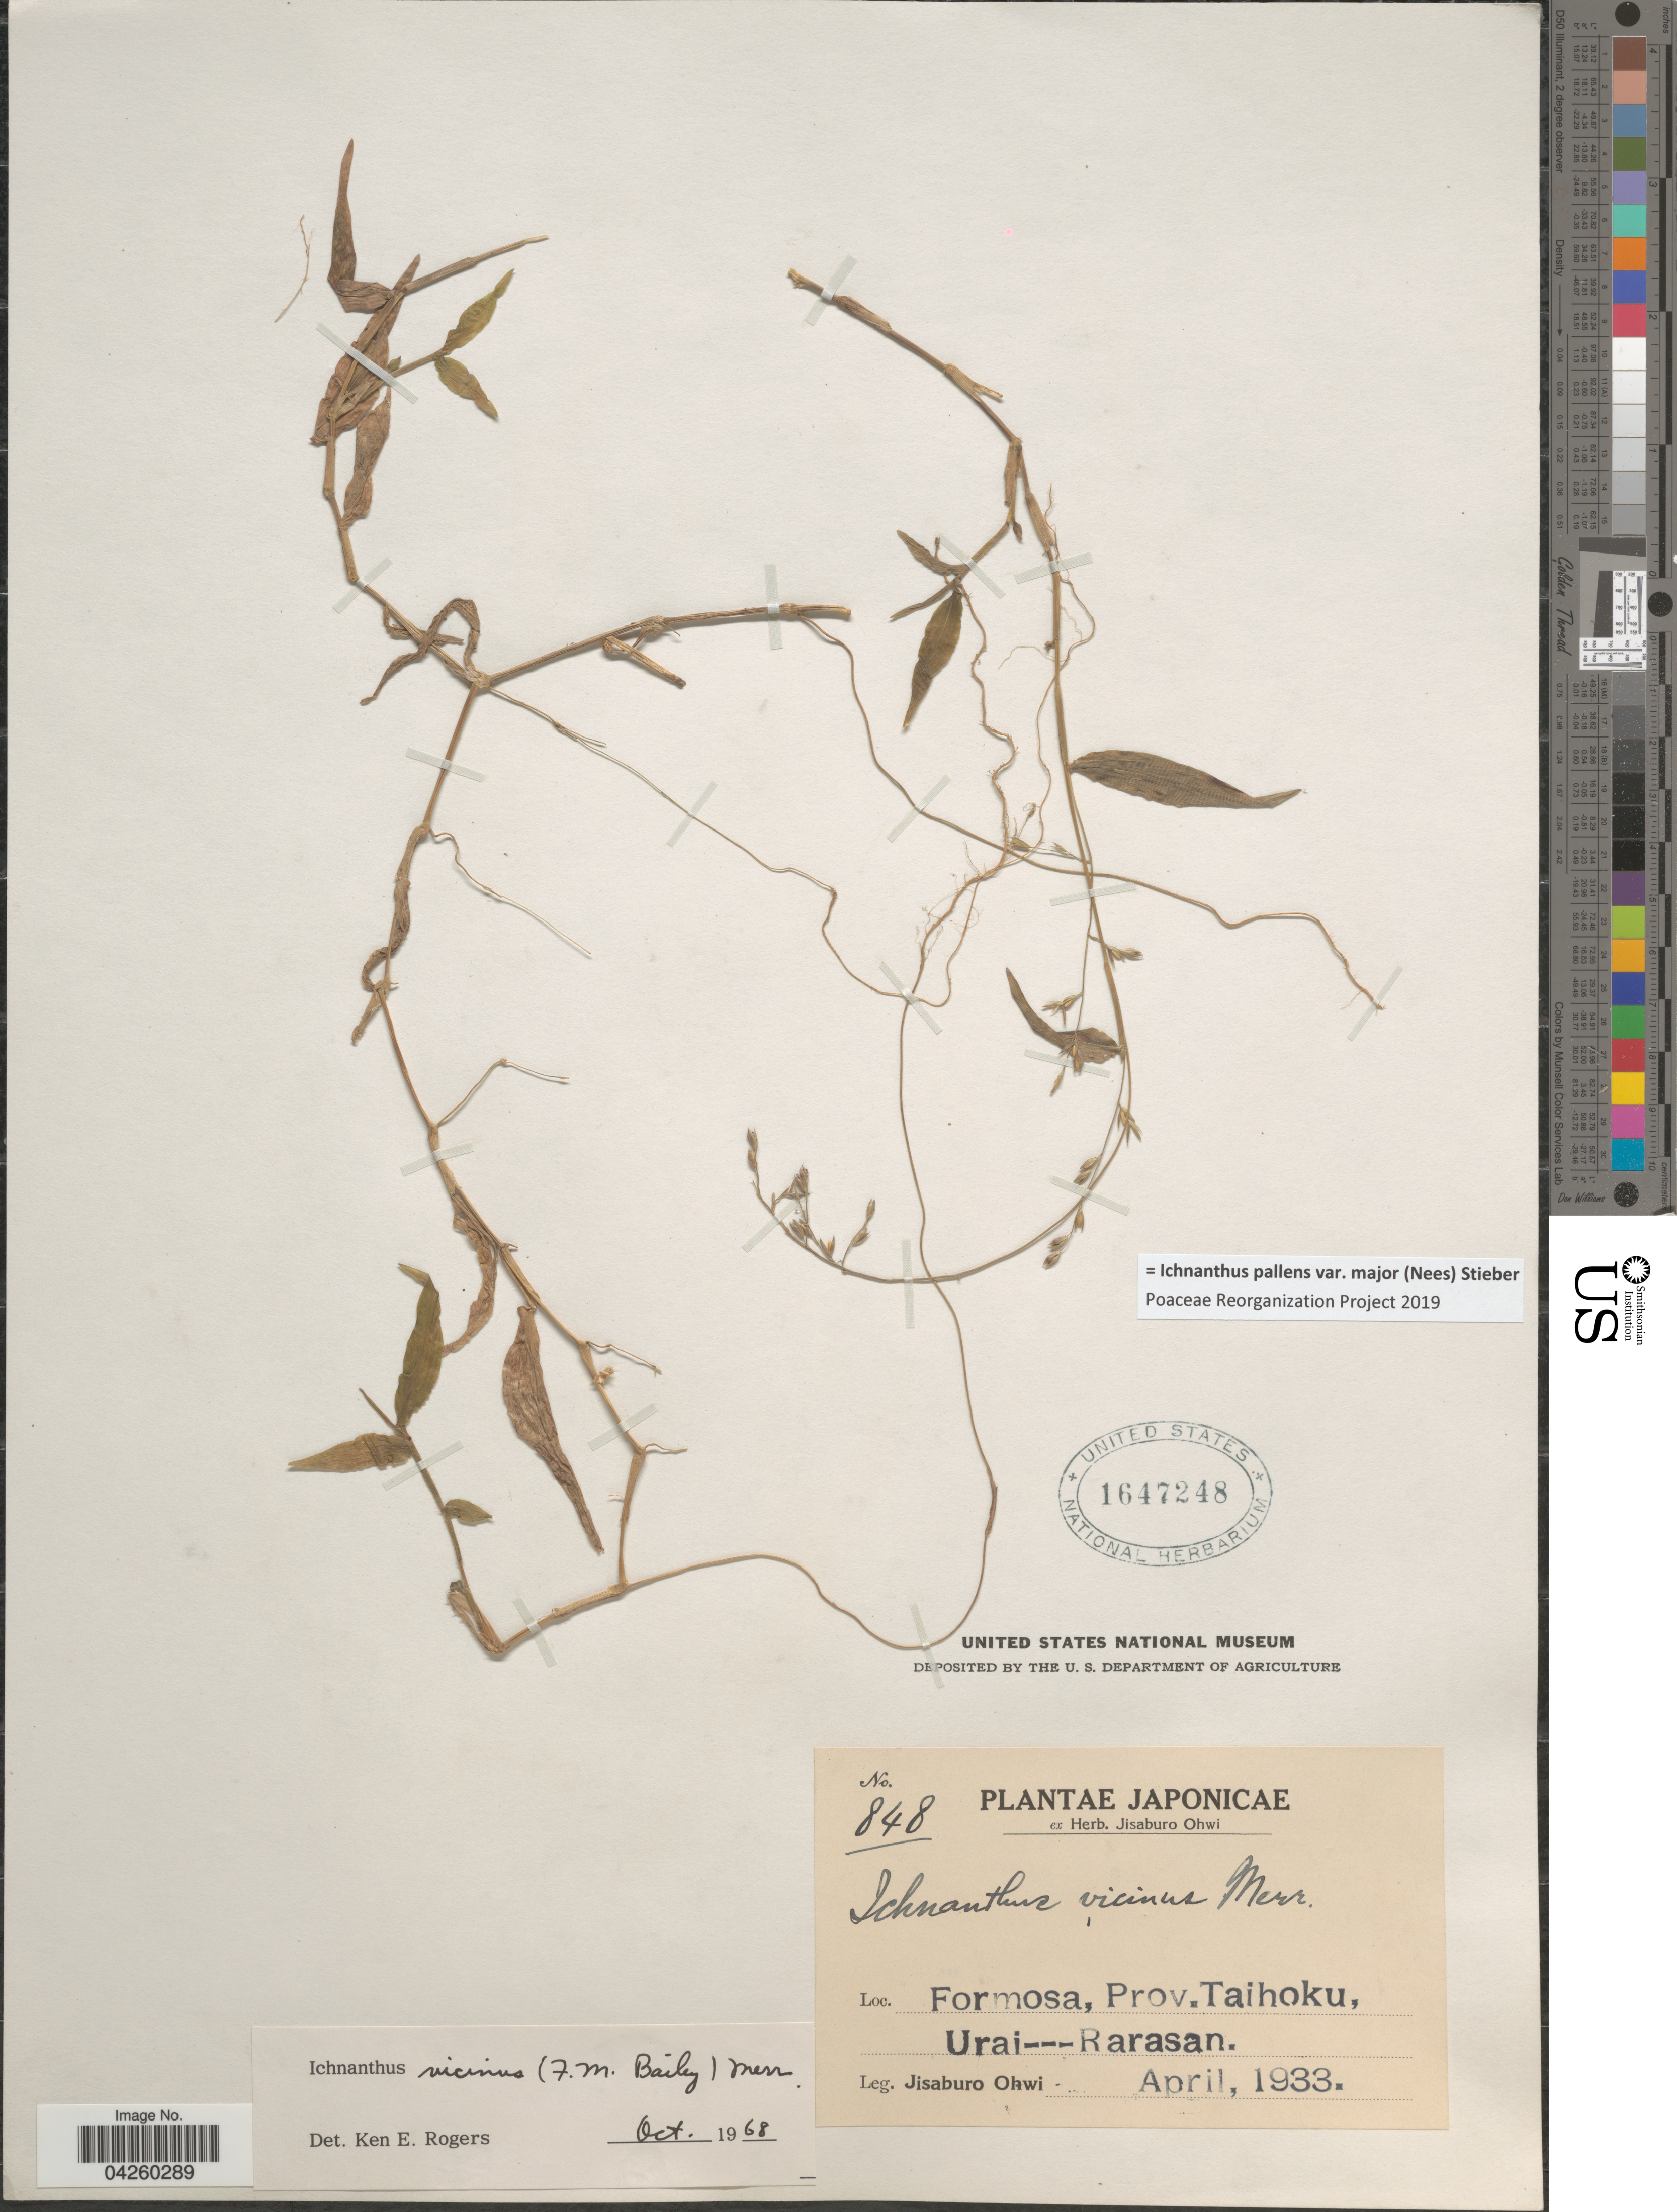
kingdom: Plantae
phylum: Tracheophyta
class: Liliopsida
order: Poales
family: Poaceae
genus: Ichnanthus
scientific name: Ichnanthus pallens var. major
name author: (Nees) Stieber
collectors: J. Ohwi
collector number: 848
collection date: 1933-04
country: Taiwan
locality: Formosa, Prov. Taihoku, Urai --- Rarasan.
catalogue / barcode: US 1647248